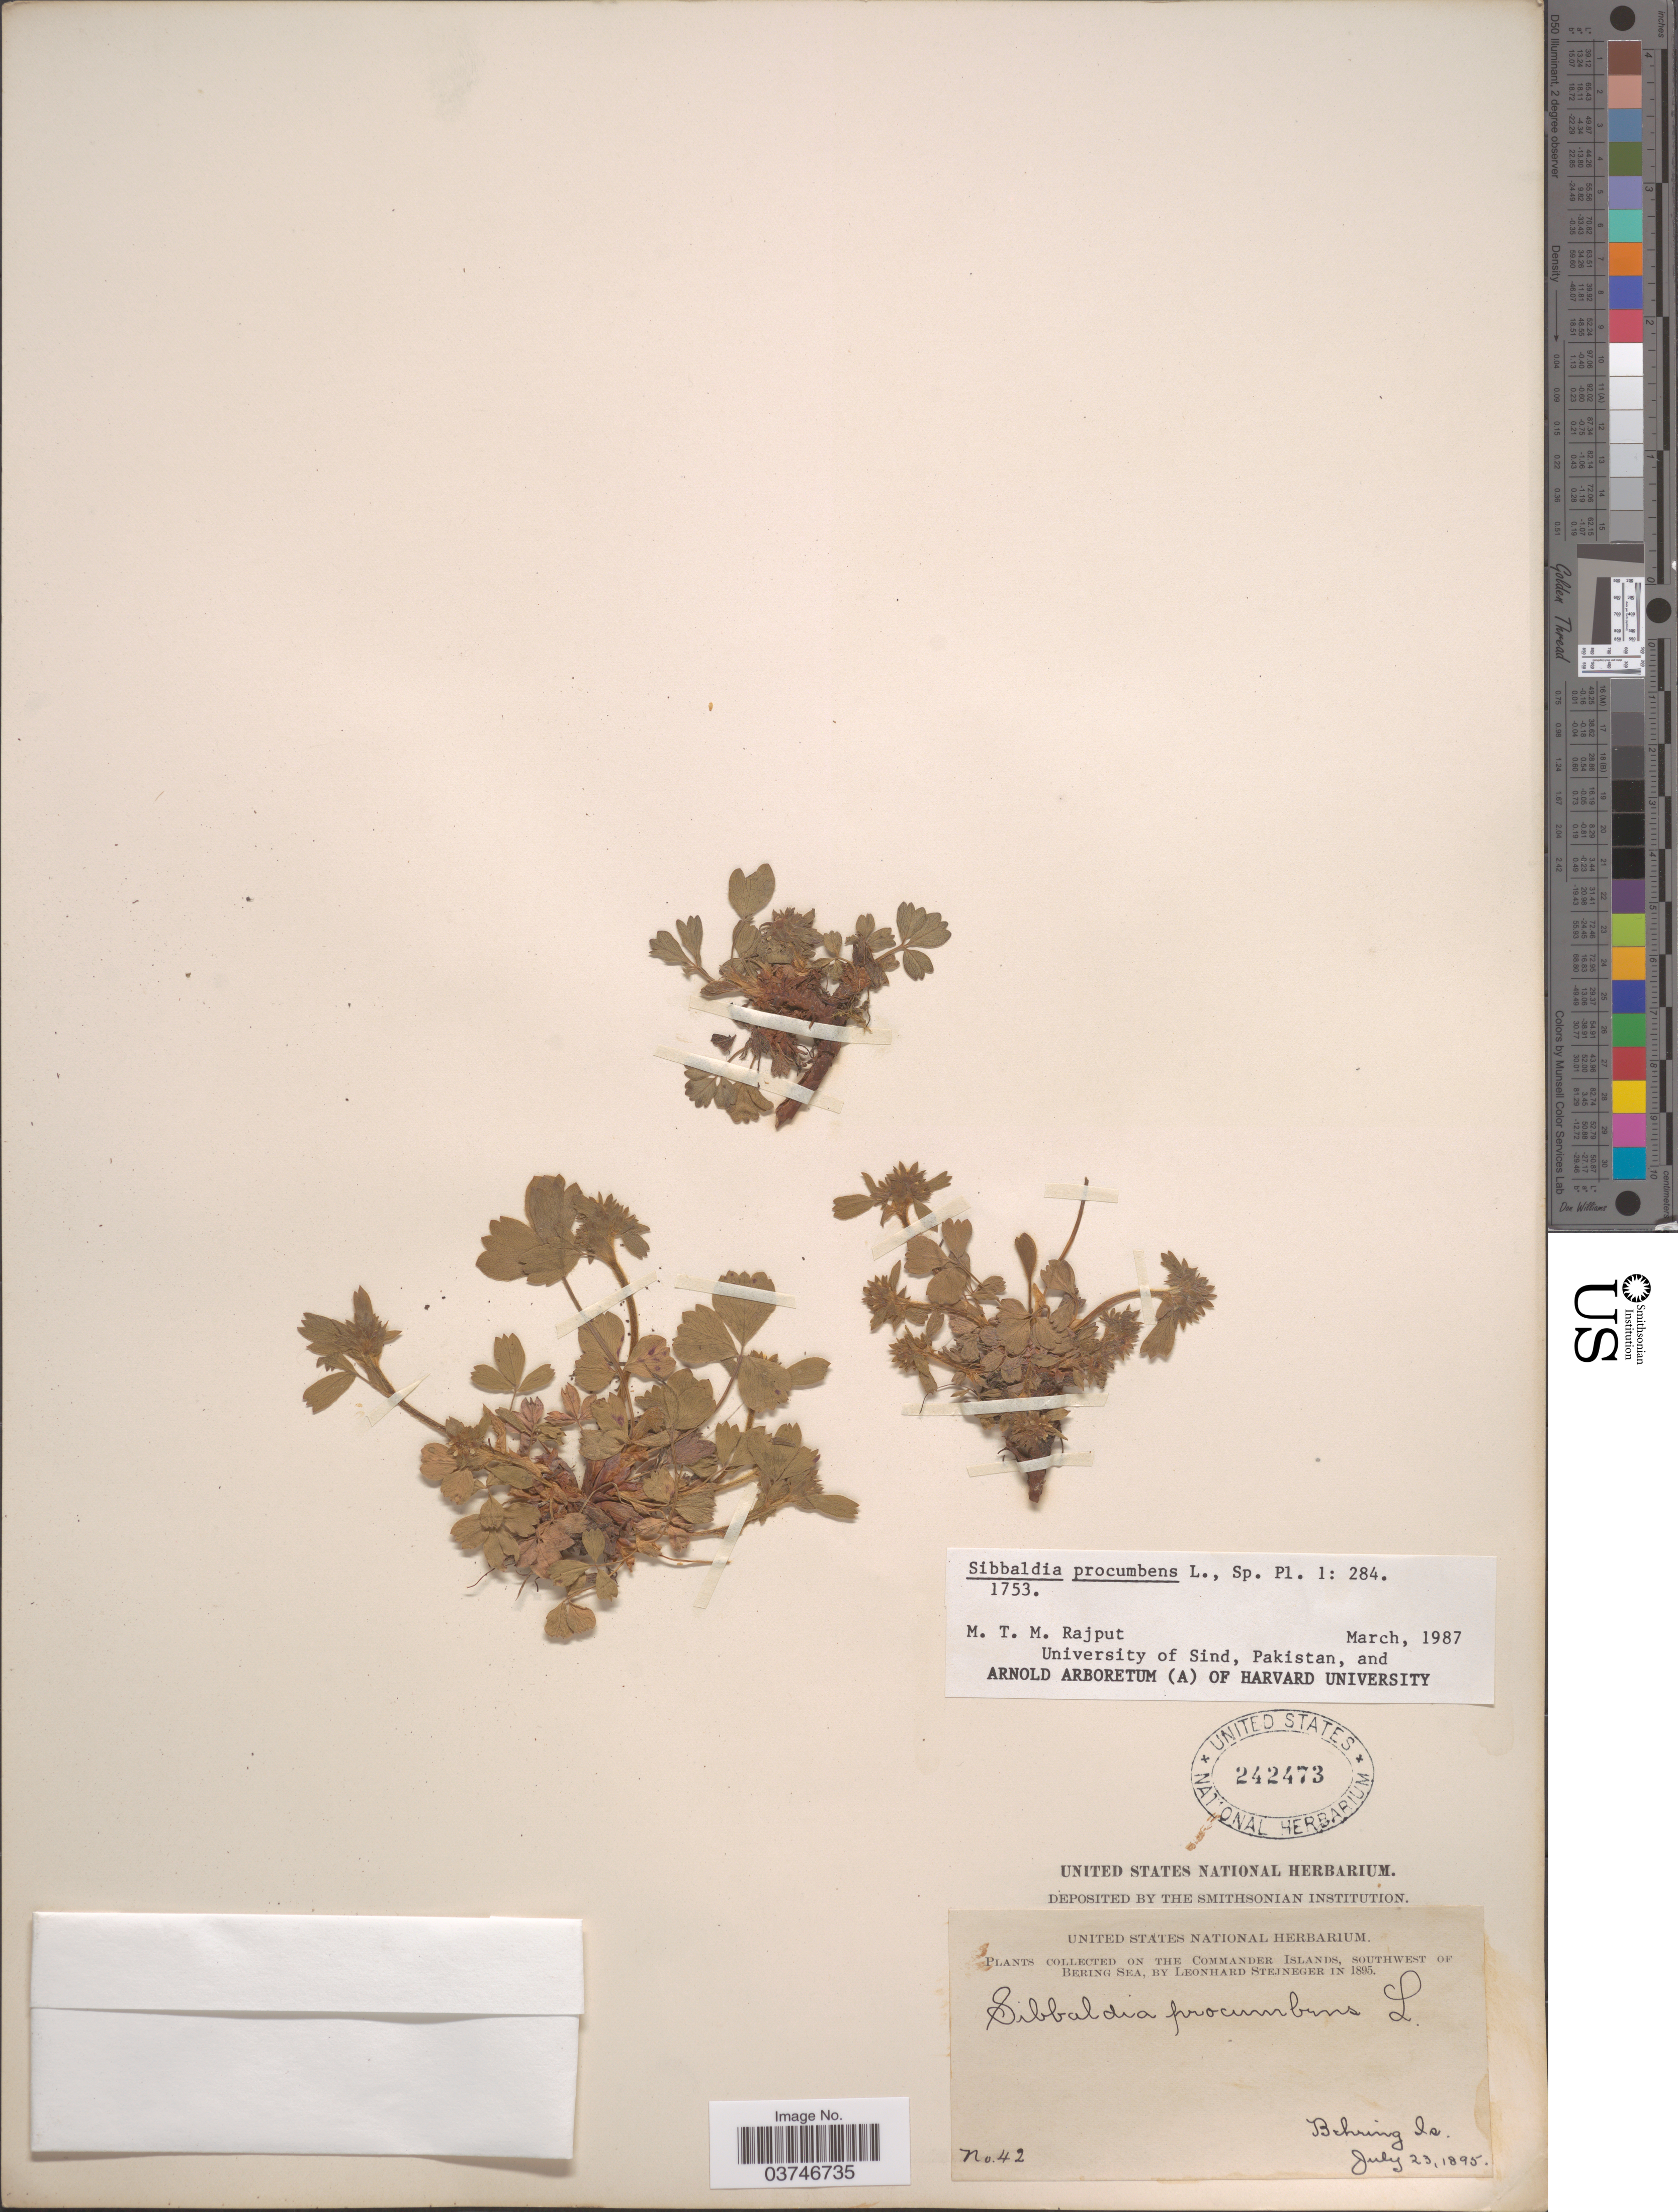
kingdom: Plantae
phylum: Tracheophyta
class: Magnoliopsida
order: Rosales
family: Rosaceae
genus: Sibbaldia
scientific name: Sibbaldia procumbens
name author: L.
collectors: L. Stejneger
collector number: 42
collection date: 1895-07-23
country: Russian Federation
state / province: Kamchatka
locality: The Commander Islands, Southwest of Bering sea. Behring Is.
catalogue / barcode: US 242473